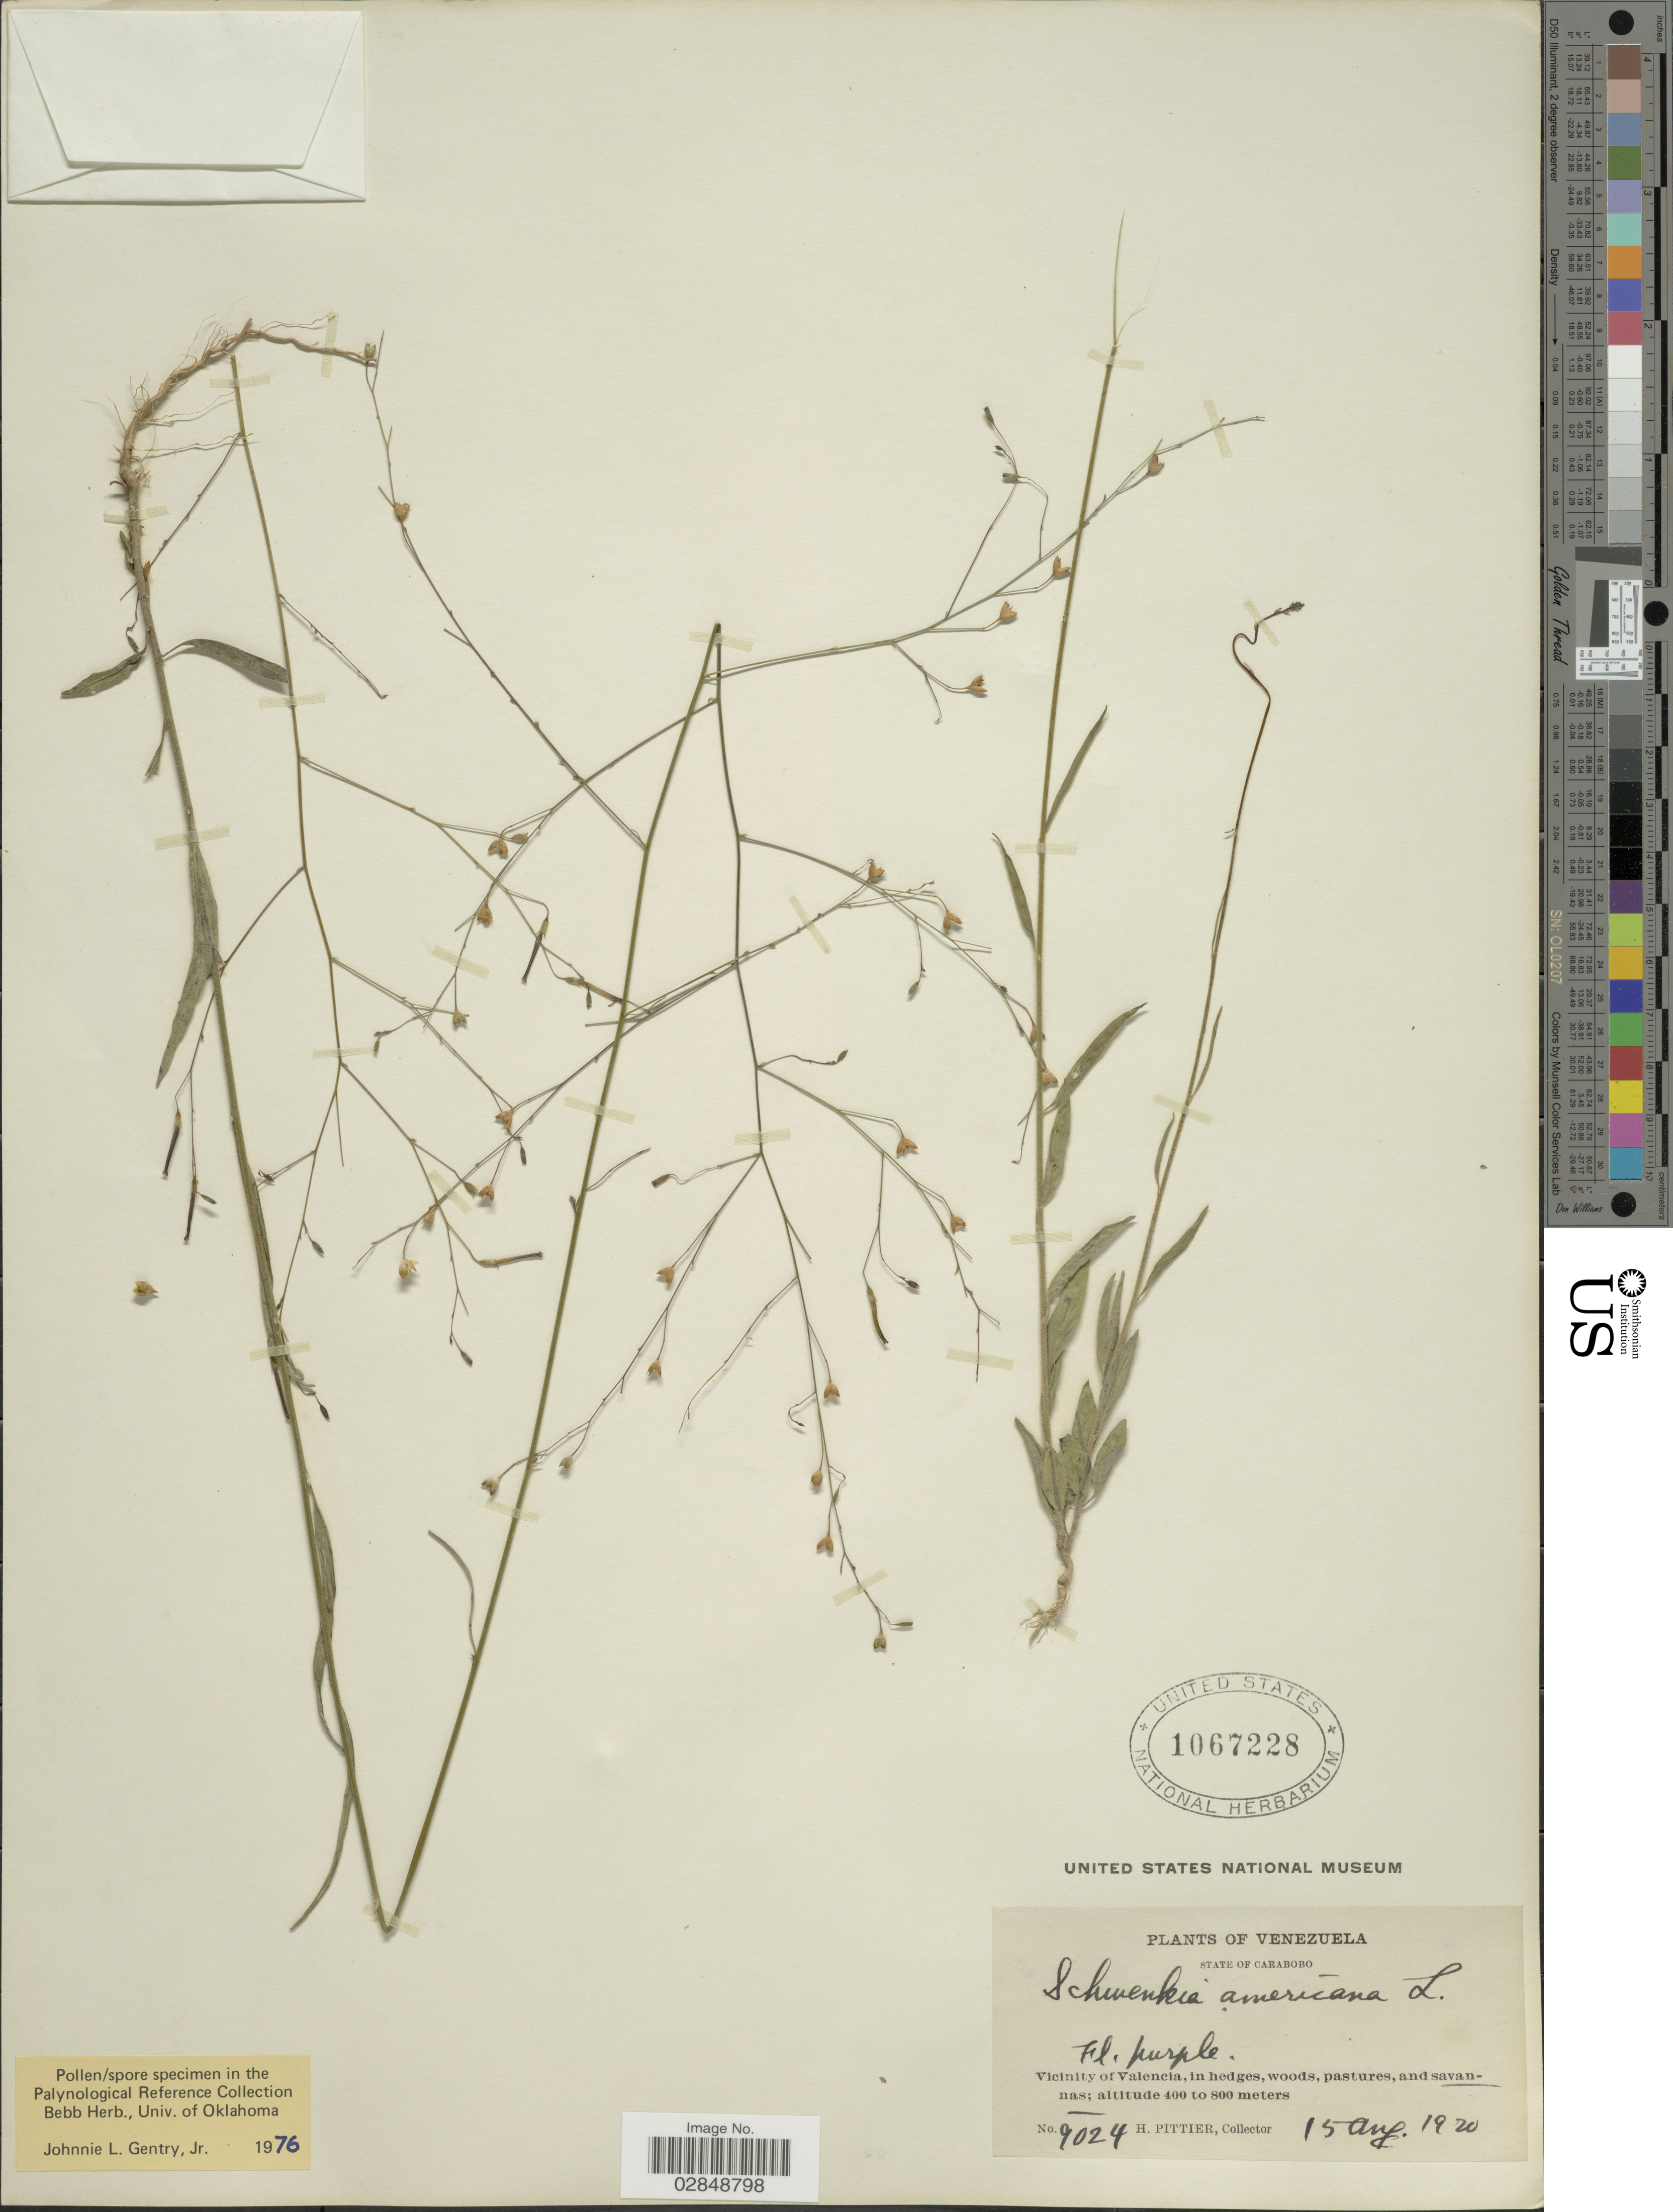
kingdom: Plantae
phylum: Tracheophyta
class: Magnoliopsida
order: Solanales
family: Solanaceae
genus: Schwenckia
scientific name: Schwenckia americana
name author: Kunth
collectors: H. F. Pittier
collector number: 9024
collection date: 1920-08-15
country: Venezuela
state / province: Carabobo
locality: Vicinity of Valencia.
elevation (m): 400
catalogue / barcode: US 1067228